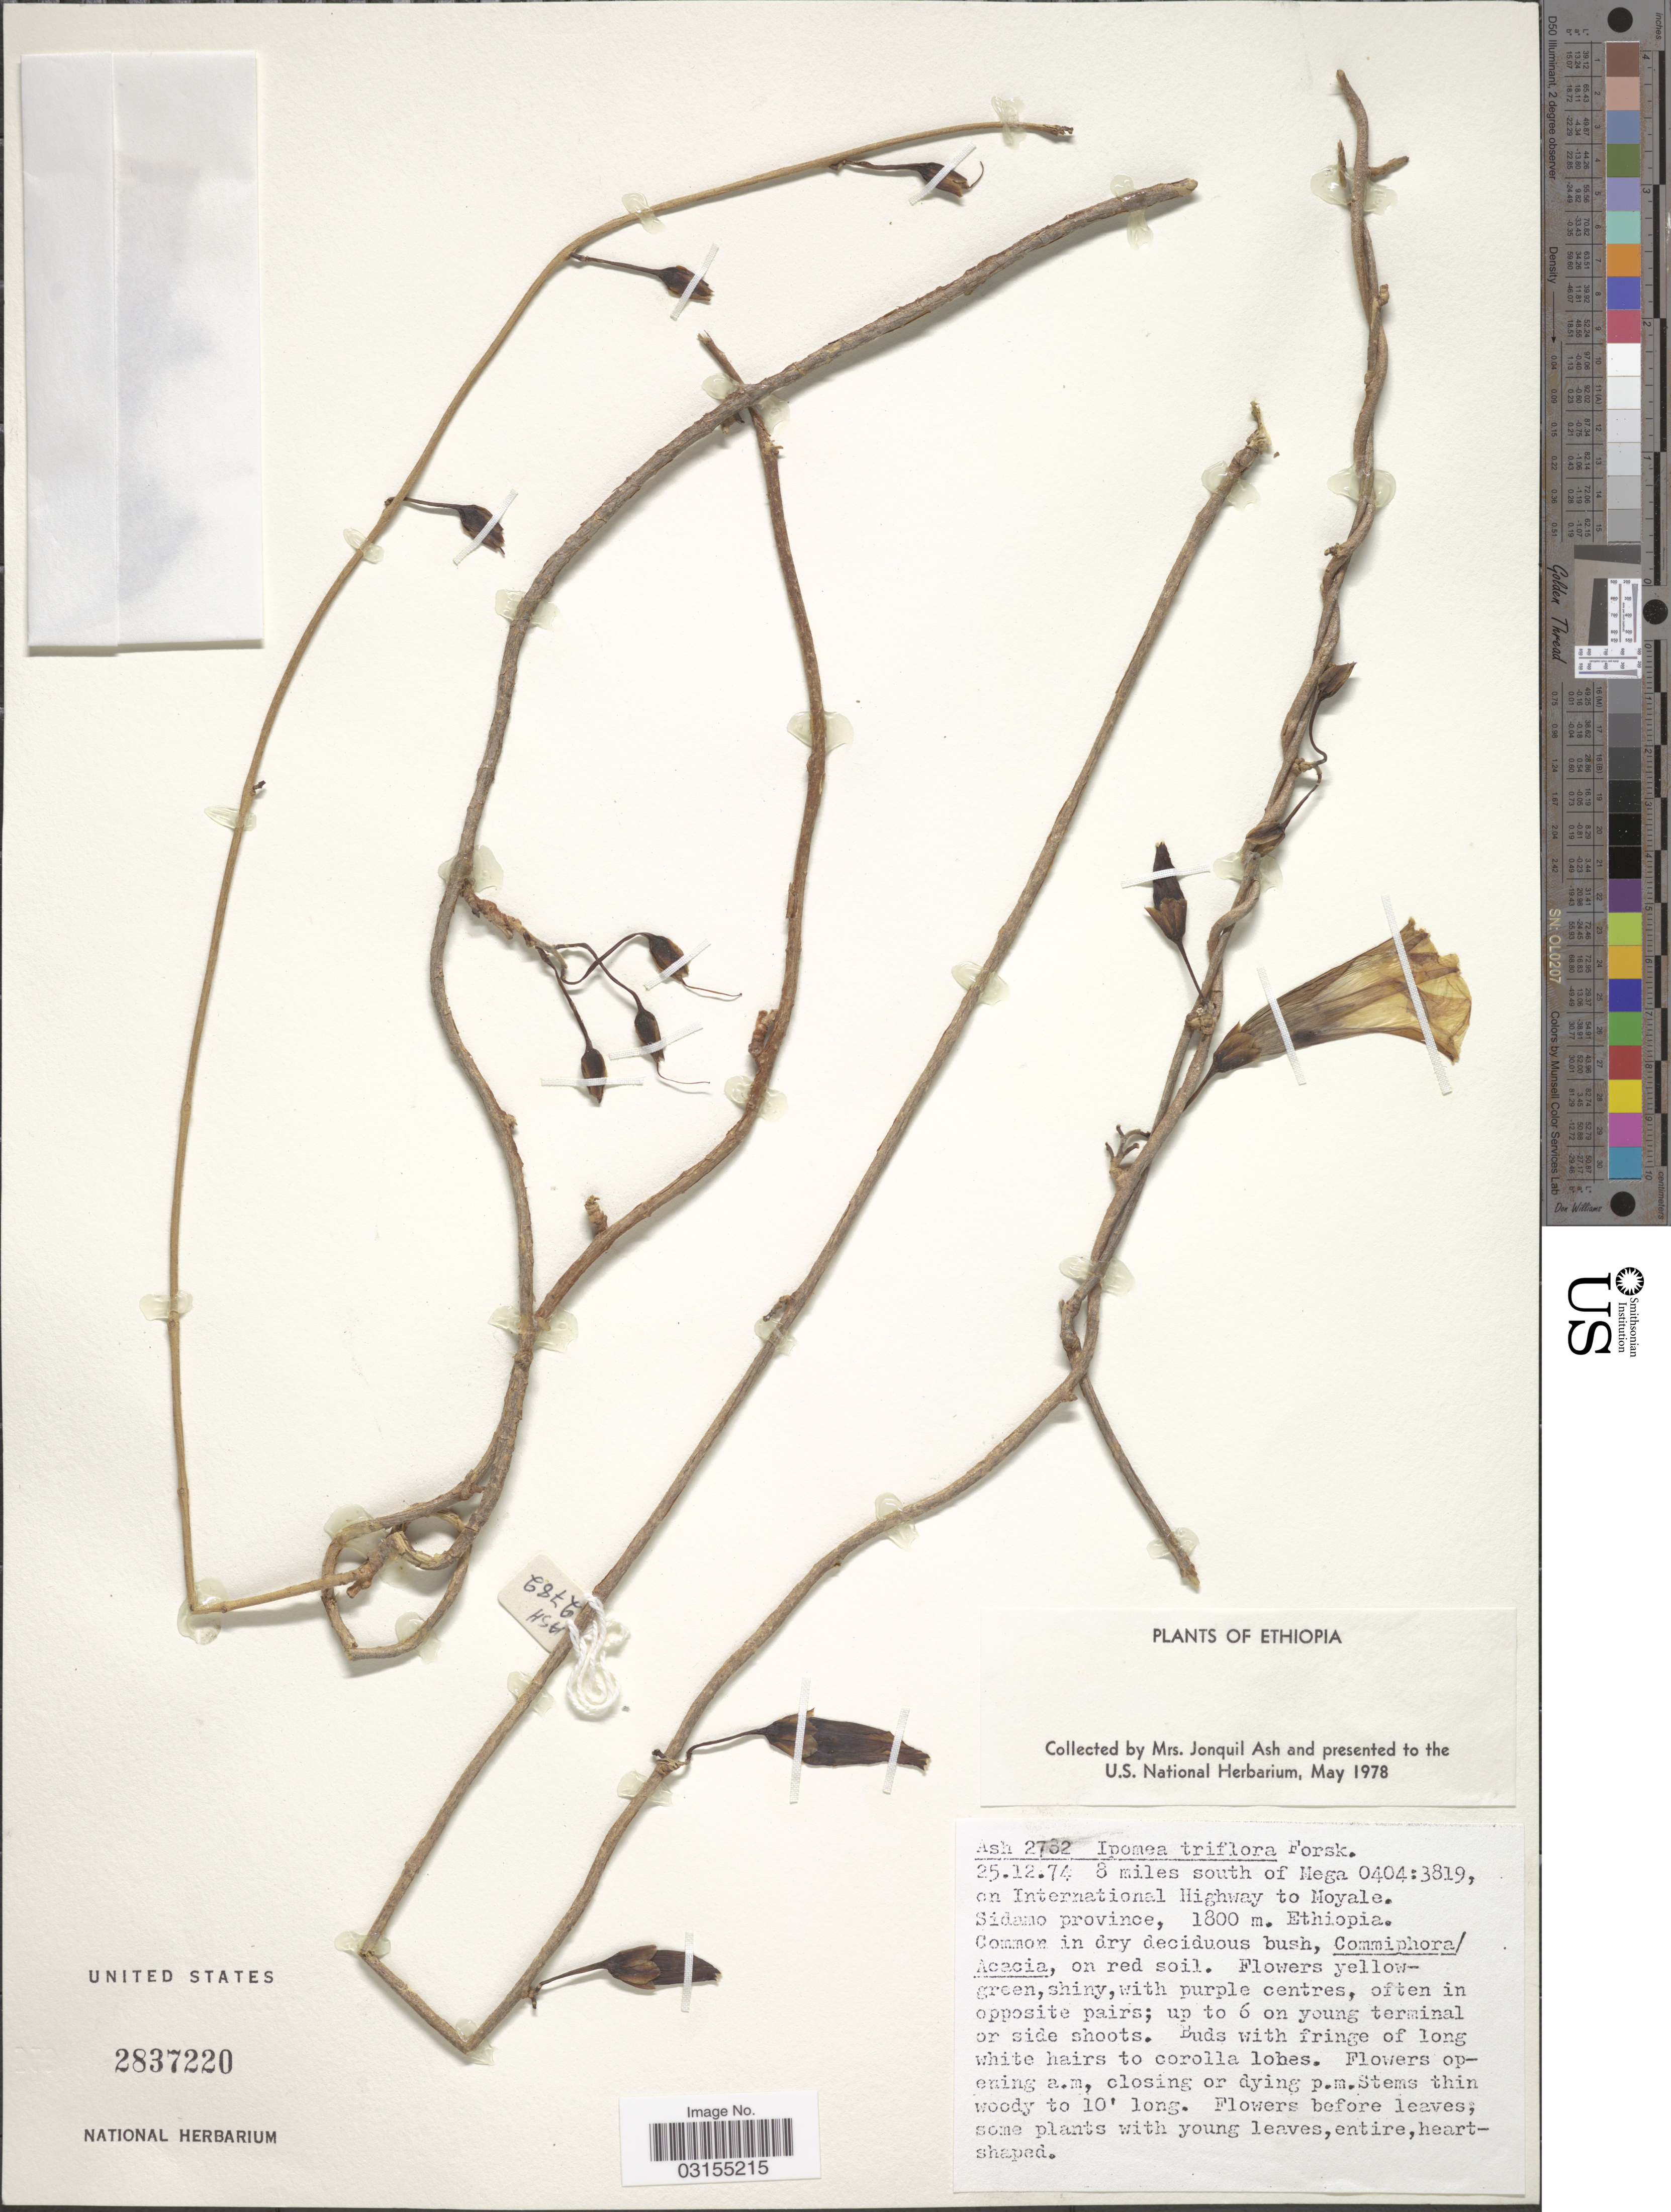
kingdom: Plantae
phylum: Tracheophyta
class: Magnoliopsida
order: Solanales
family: Convolvulaceae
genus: Ipomoea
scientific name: Ipomoea triflora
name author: Forssk.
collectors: J. Ash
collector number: Ash 2782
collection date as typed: Transcribed d/m/y: 25/12/74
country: Ethiopia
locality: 8 miles south of Mega 0404:3819, on International Highway to Moyale. Sidamo province.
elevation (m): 1800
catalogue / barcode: US 2837220